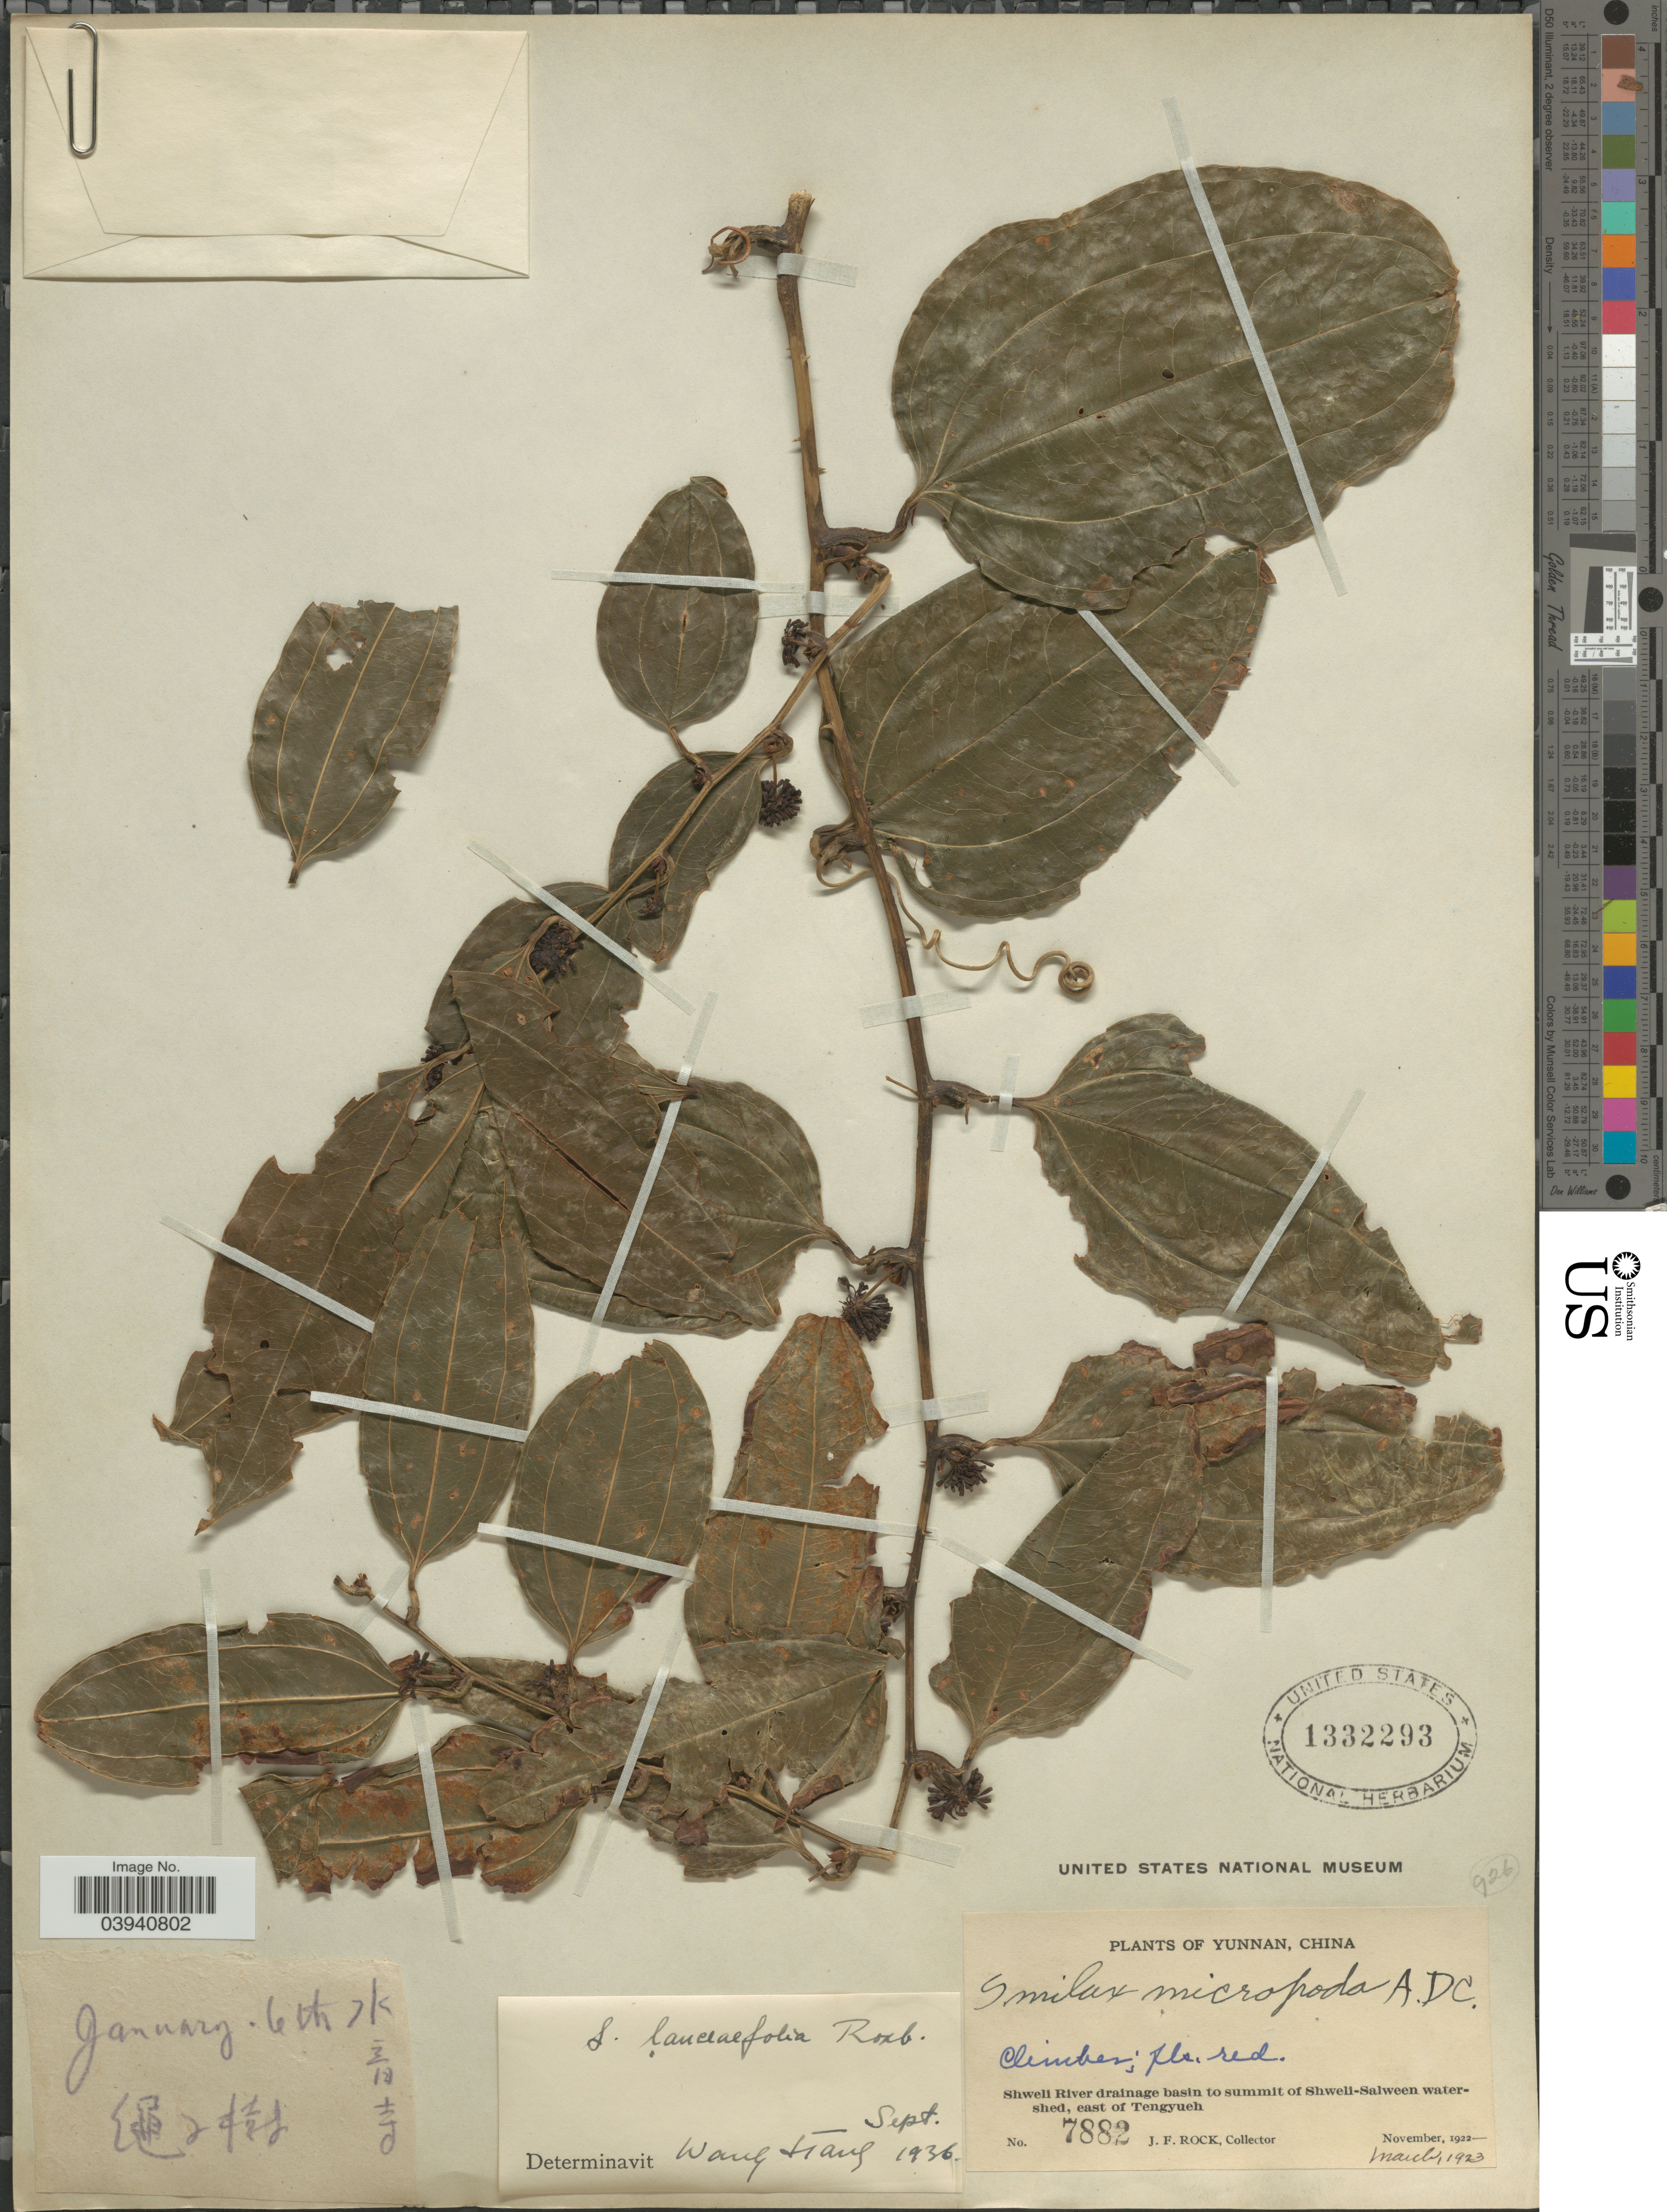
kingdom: Plantae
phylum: Tracheophyta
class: Liliopsida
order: Liliales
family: Smilacaceae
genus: Smilax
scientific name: Smilax lanceifolia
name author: Roxb.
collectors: J. Rock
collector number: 7882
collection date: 1923-03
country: China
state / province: Yunnan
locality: Shweli River drainage basin to summit of Shweli-Salween watershed, east of Tengyueh.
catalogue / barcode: US 1332293